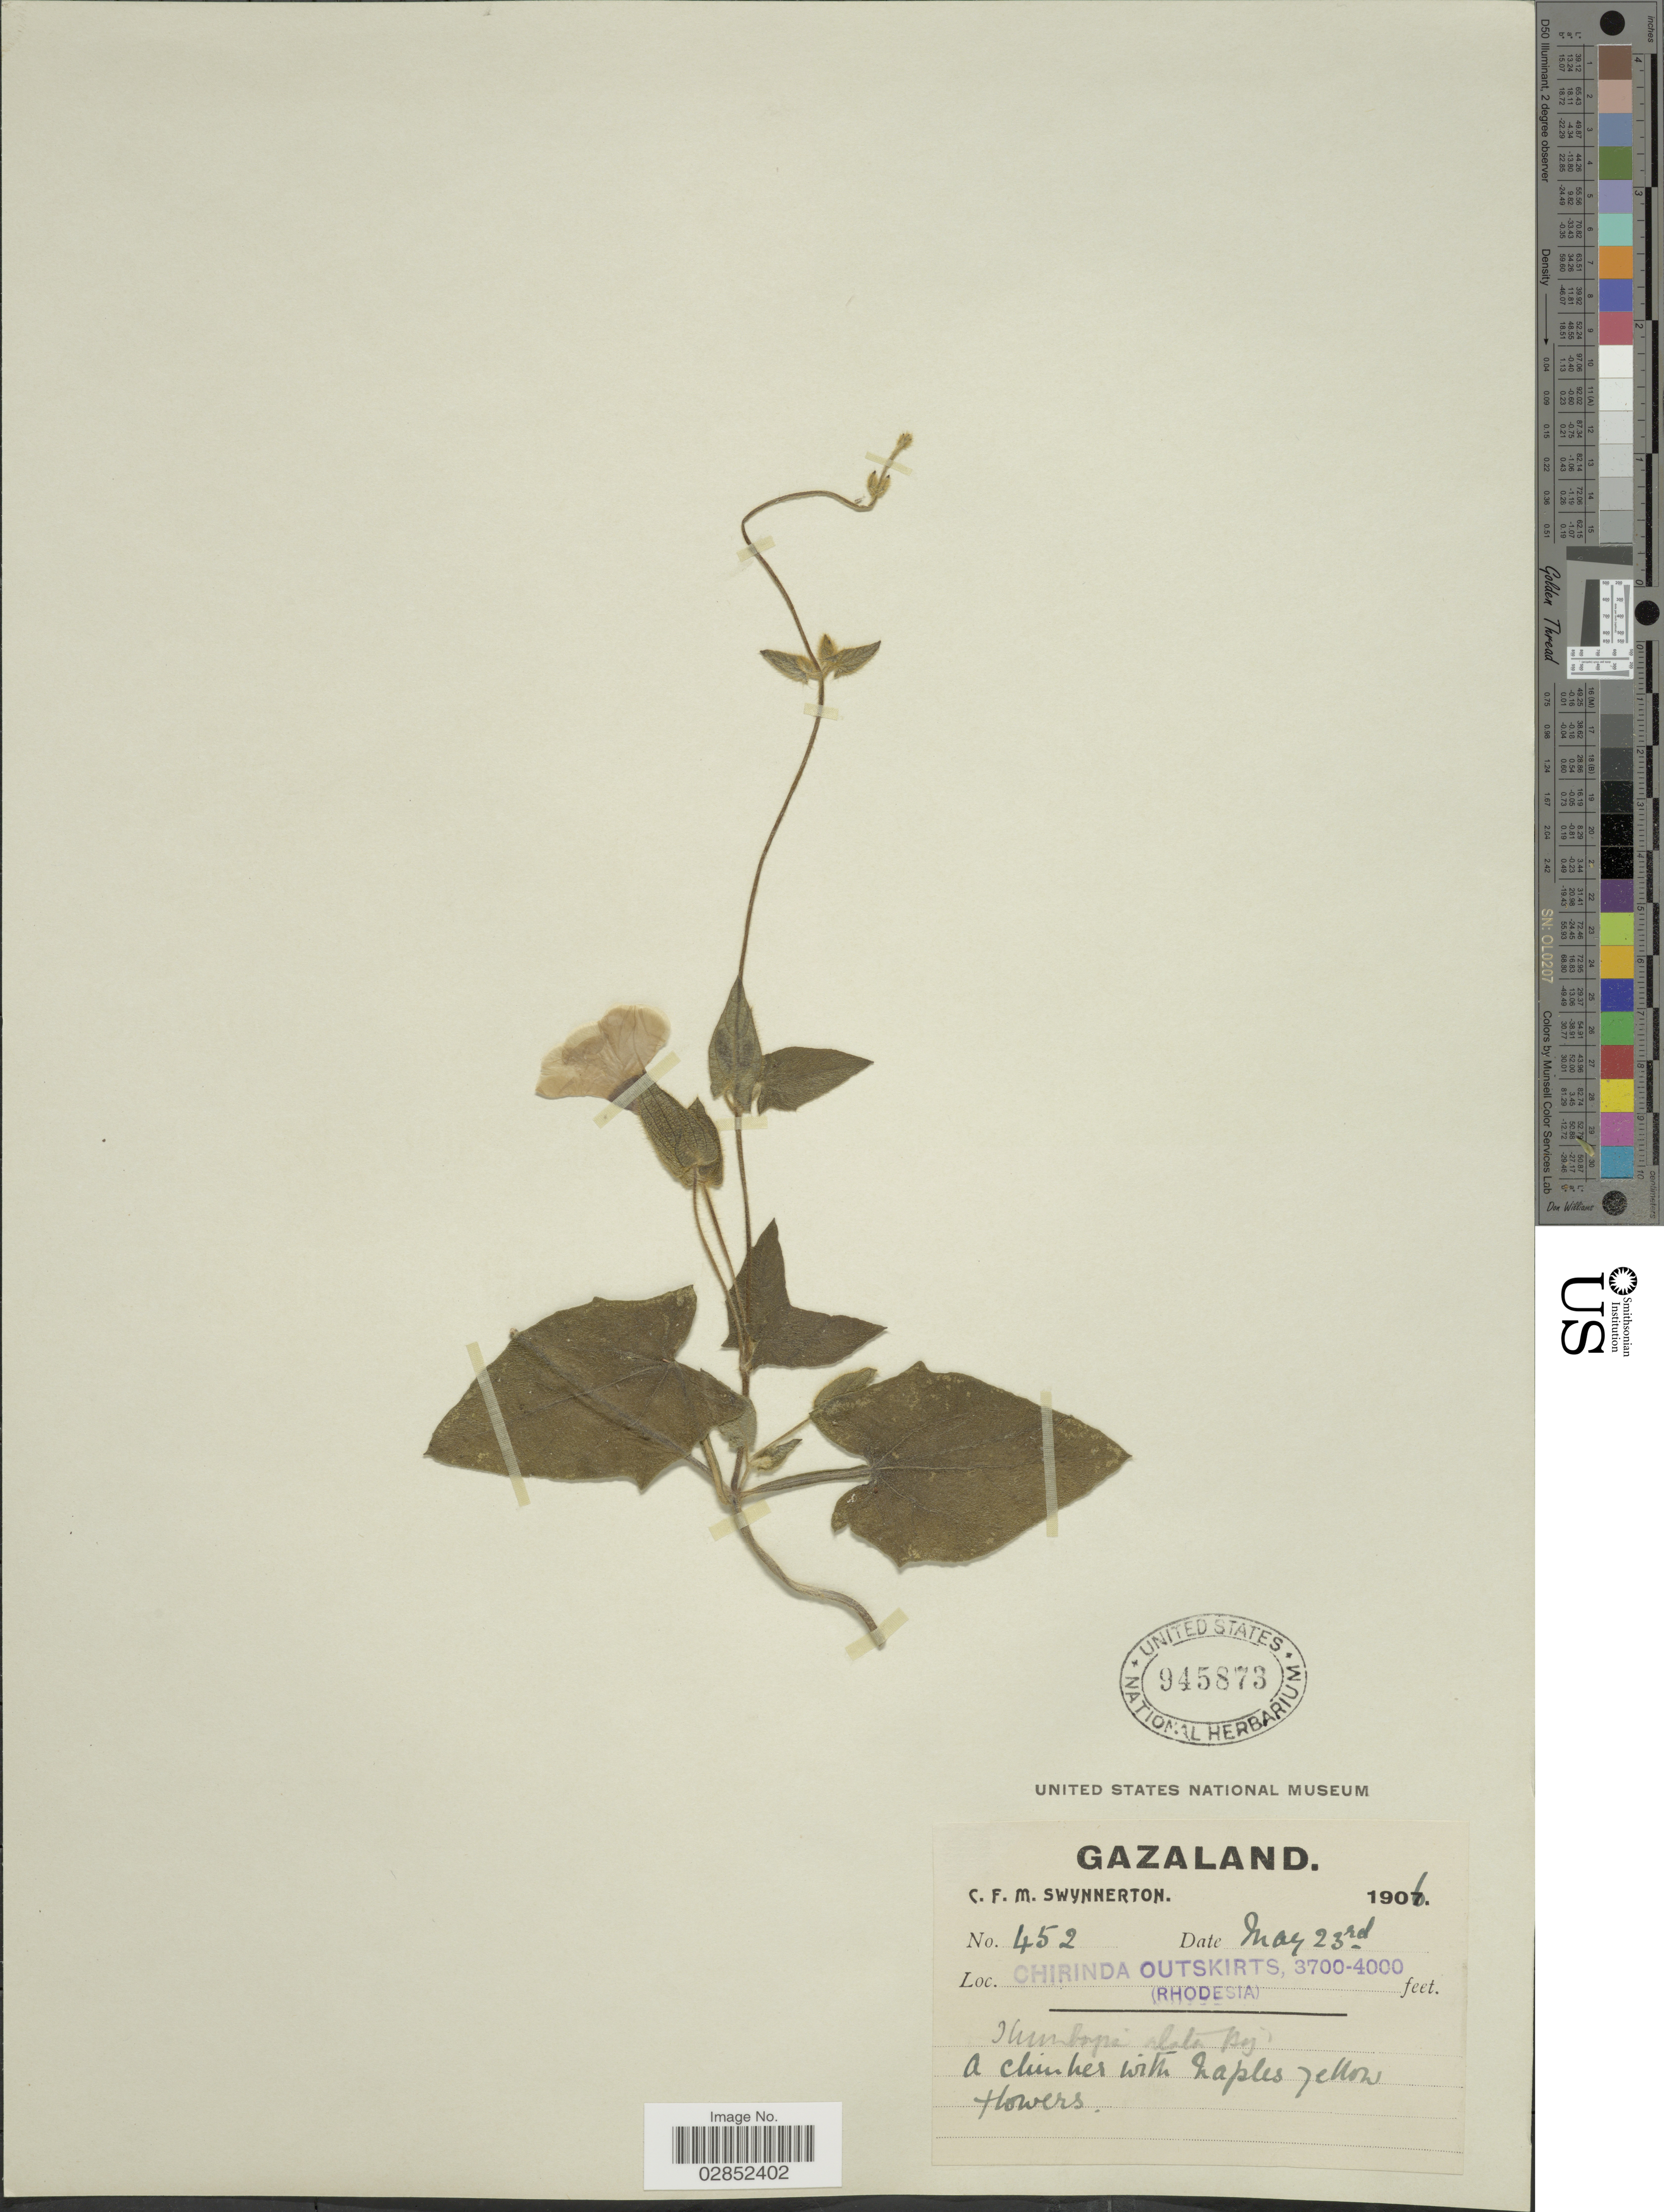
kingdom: Plantae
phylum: Tracheophyta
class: Magnoliopsida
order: Lamiales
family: Acanthaceae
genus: Thunbergia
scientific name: Thunbergia alata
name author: Bojer ex Sims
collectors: C. Swynnerton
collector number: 452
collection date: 1906-05-23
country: Zimbabwe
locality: Gazaland, Chirinda Outskirts (Rhodesia).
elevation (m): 1128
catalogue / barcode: US 945873